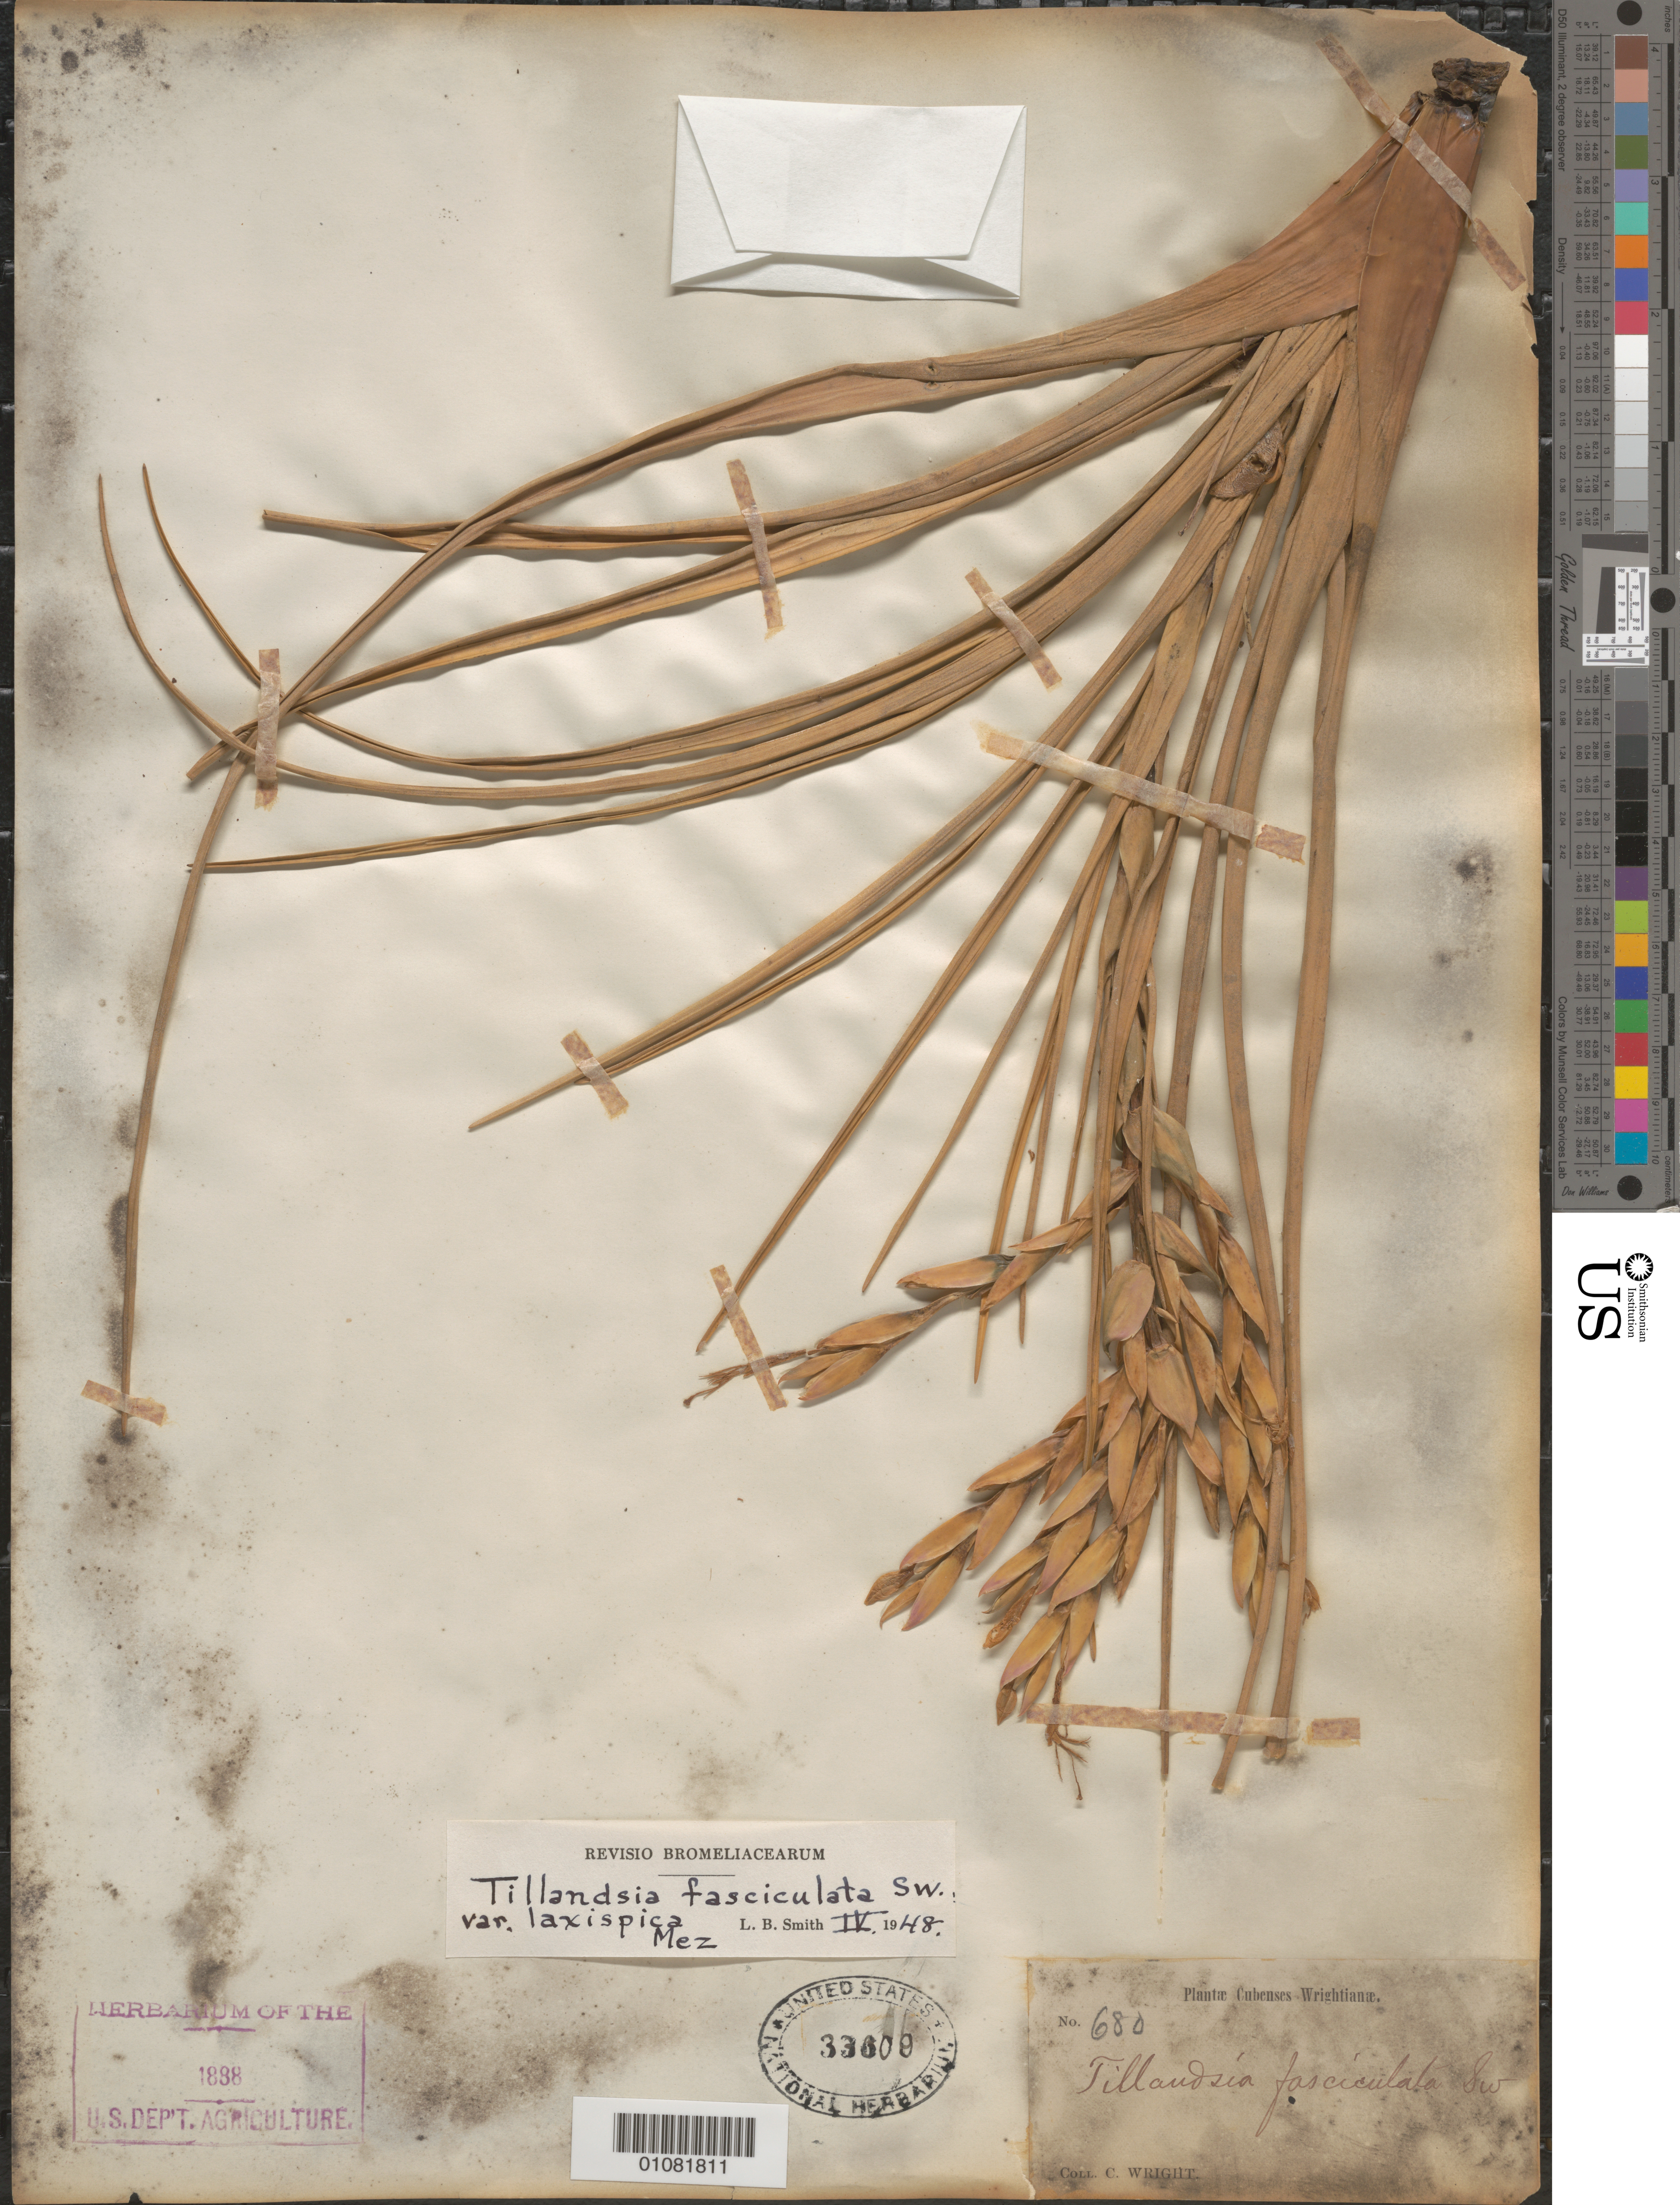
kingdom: Plantae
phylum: Tracheophyta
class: Liliopsida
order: Poales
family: Bromeliaceae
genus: Tillandsia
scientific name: Tillandsia fasciculata var. fasciculata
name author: Sw.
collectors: C. Wright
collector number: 680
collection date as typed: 1800 to 1899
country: Cuba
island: Cuba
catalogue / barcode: US 33609